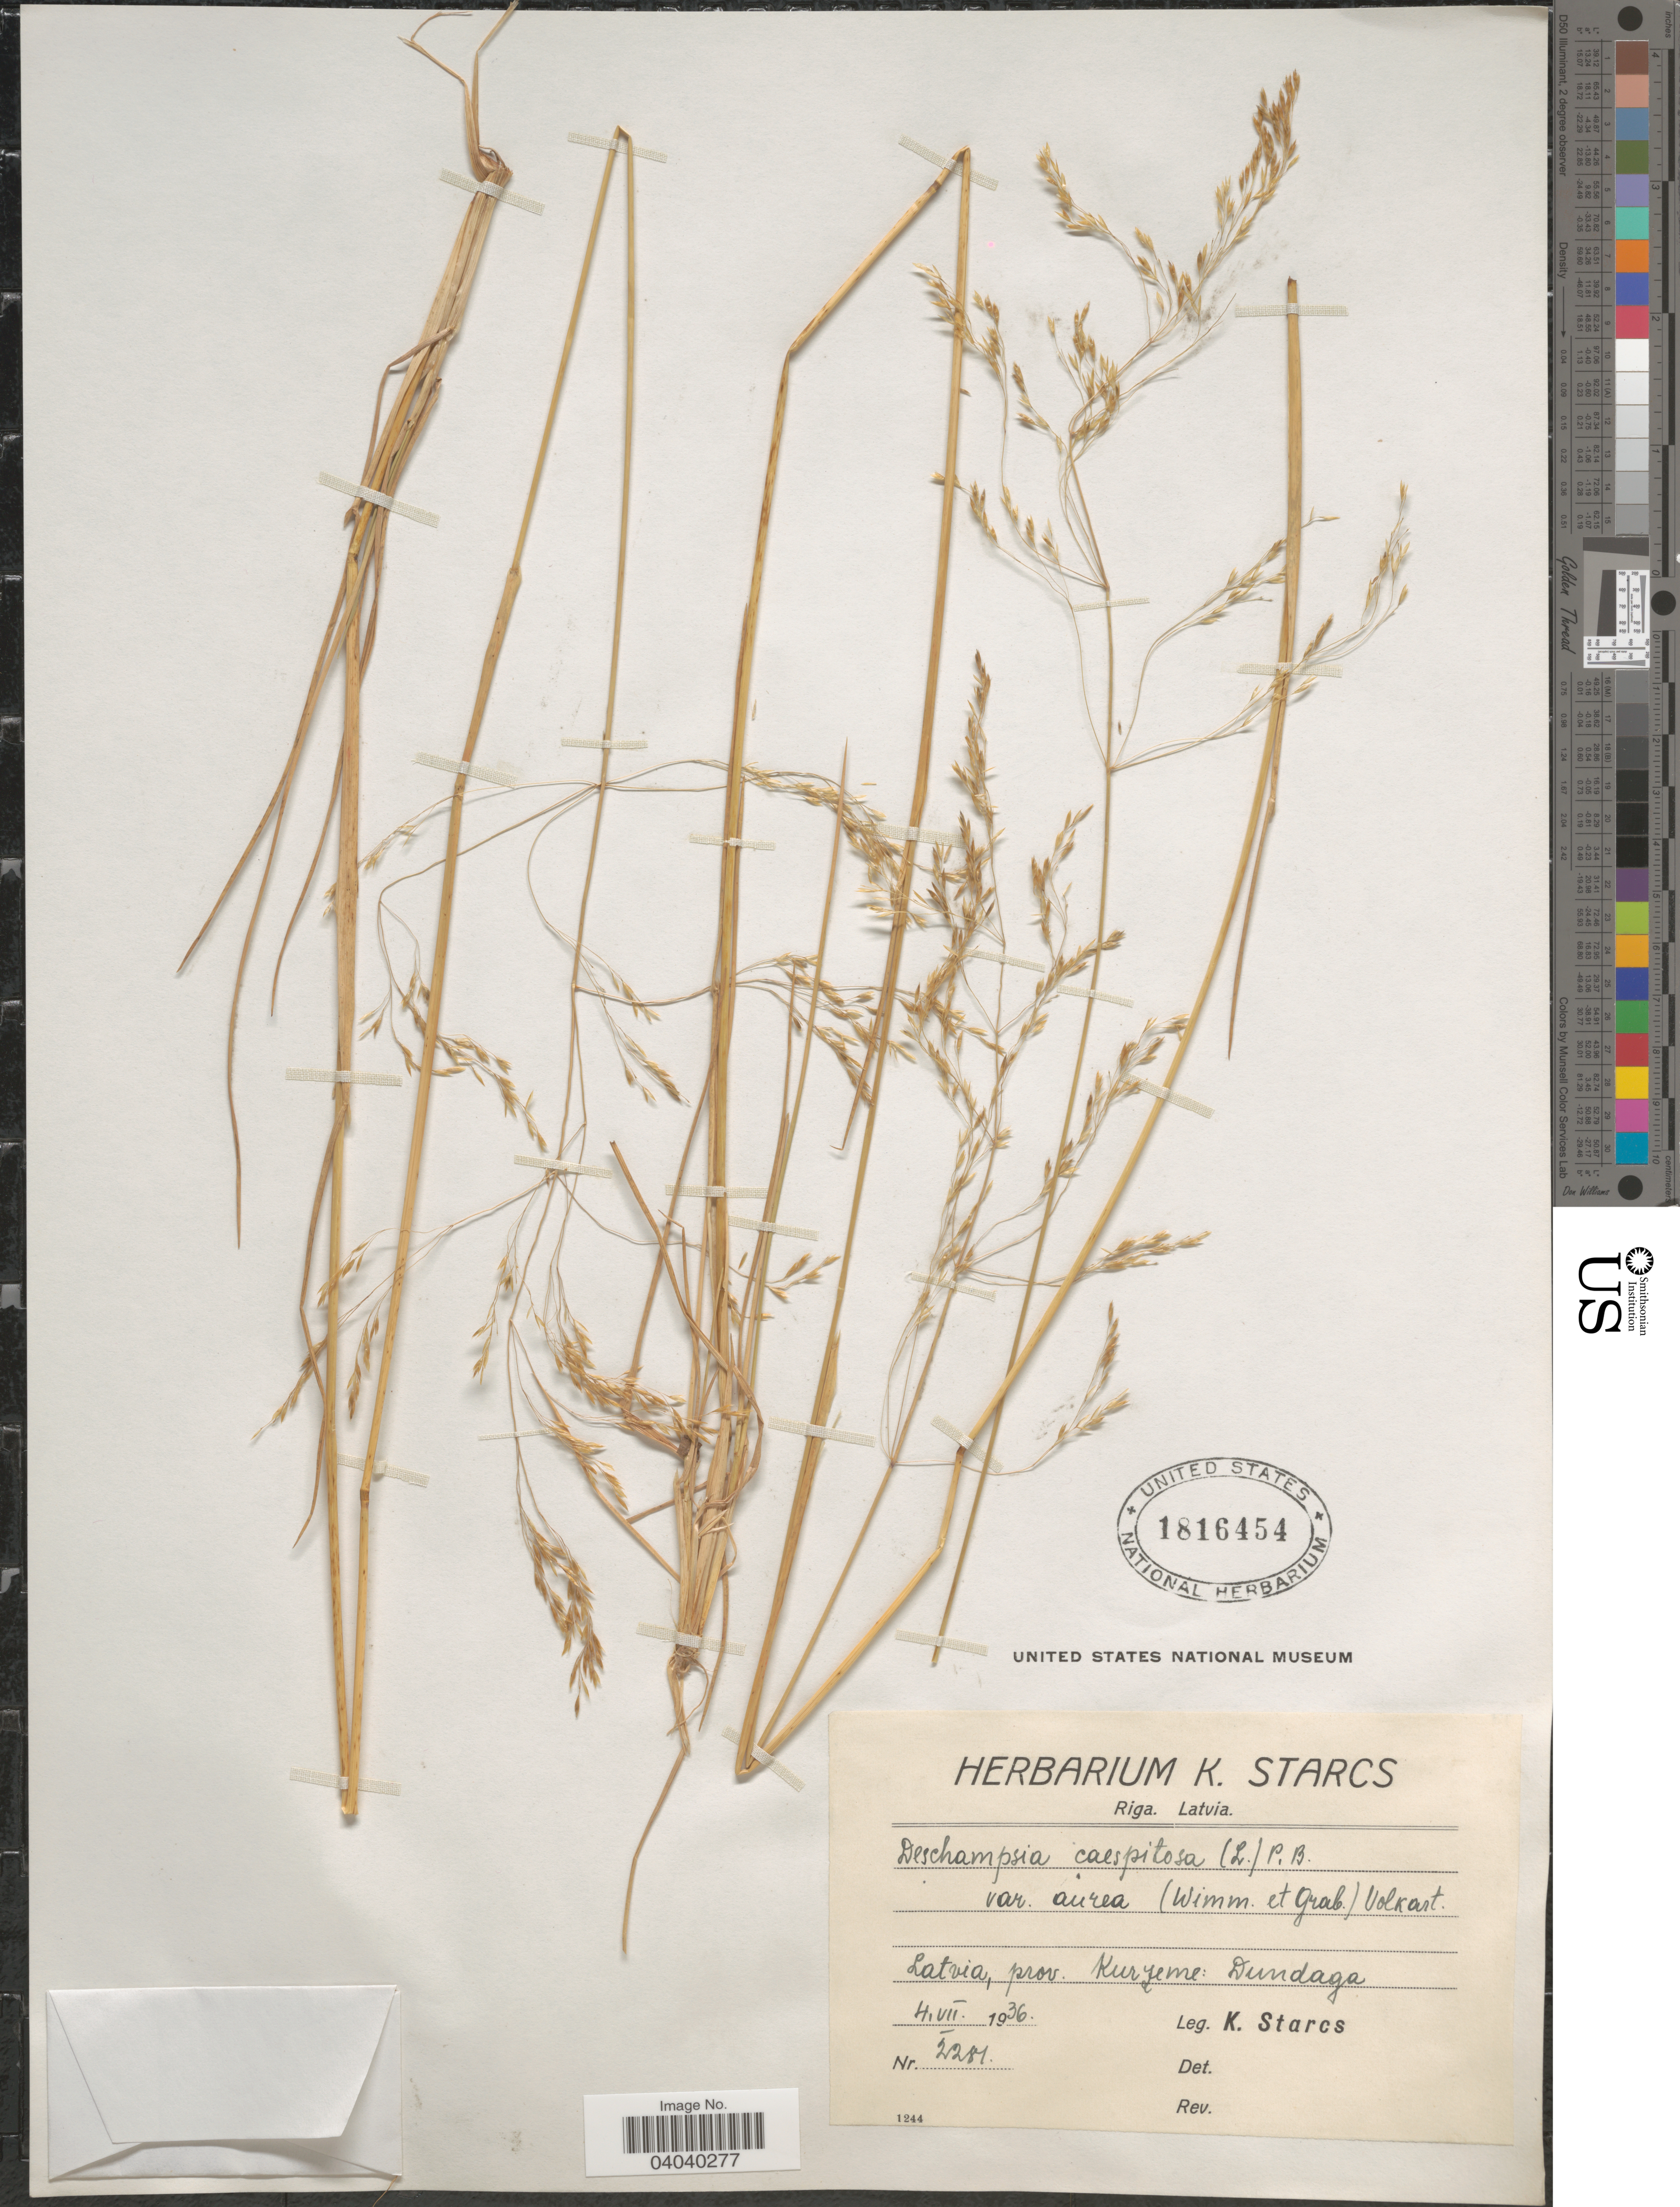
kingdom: Plantae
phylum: Tracheophyta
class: Liliopsida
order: Poales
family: Poaceae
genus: Deschampsia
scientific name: Deschampsia cespitosa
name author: (L.) P. Beauv.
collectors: K. Starcs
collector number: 2281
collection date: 1936-07-04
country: Latvia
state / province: Riga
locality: Prov. Kurzeme: Dundaga.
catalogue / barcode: US 1816454